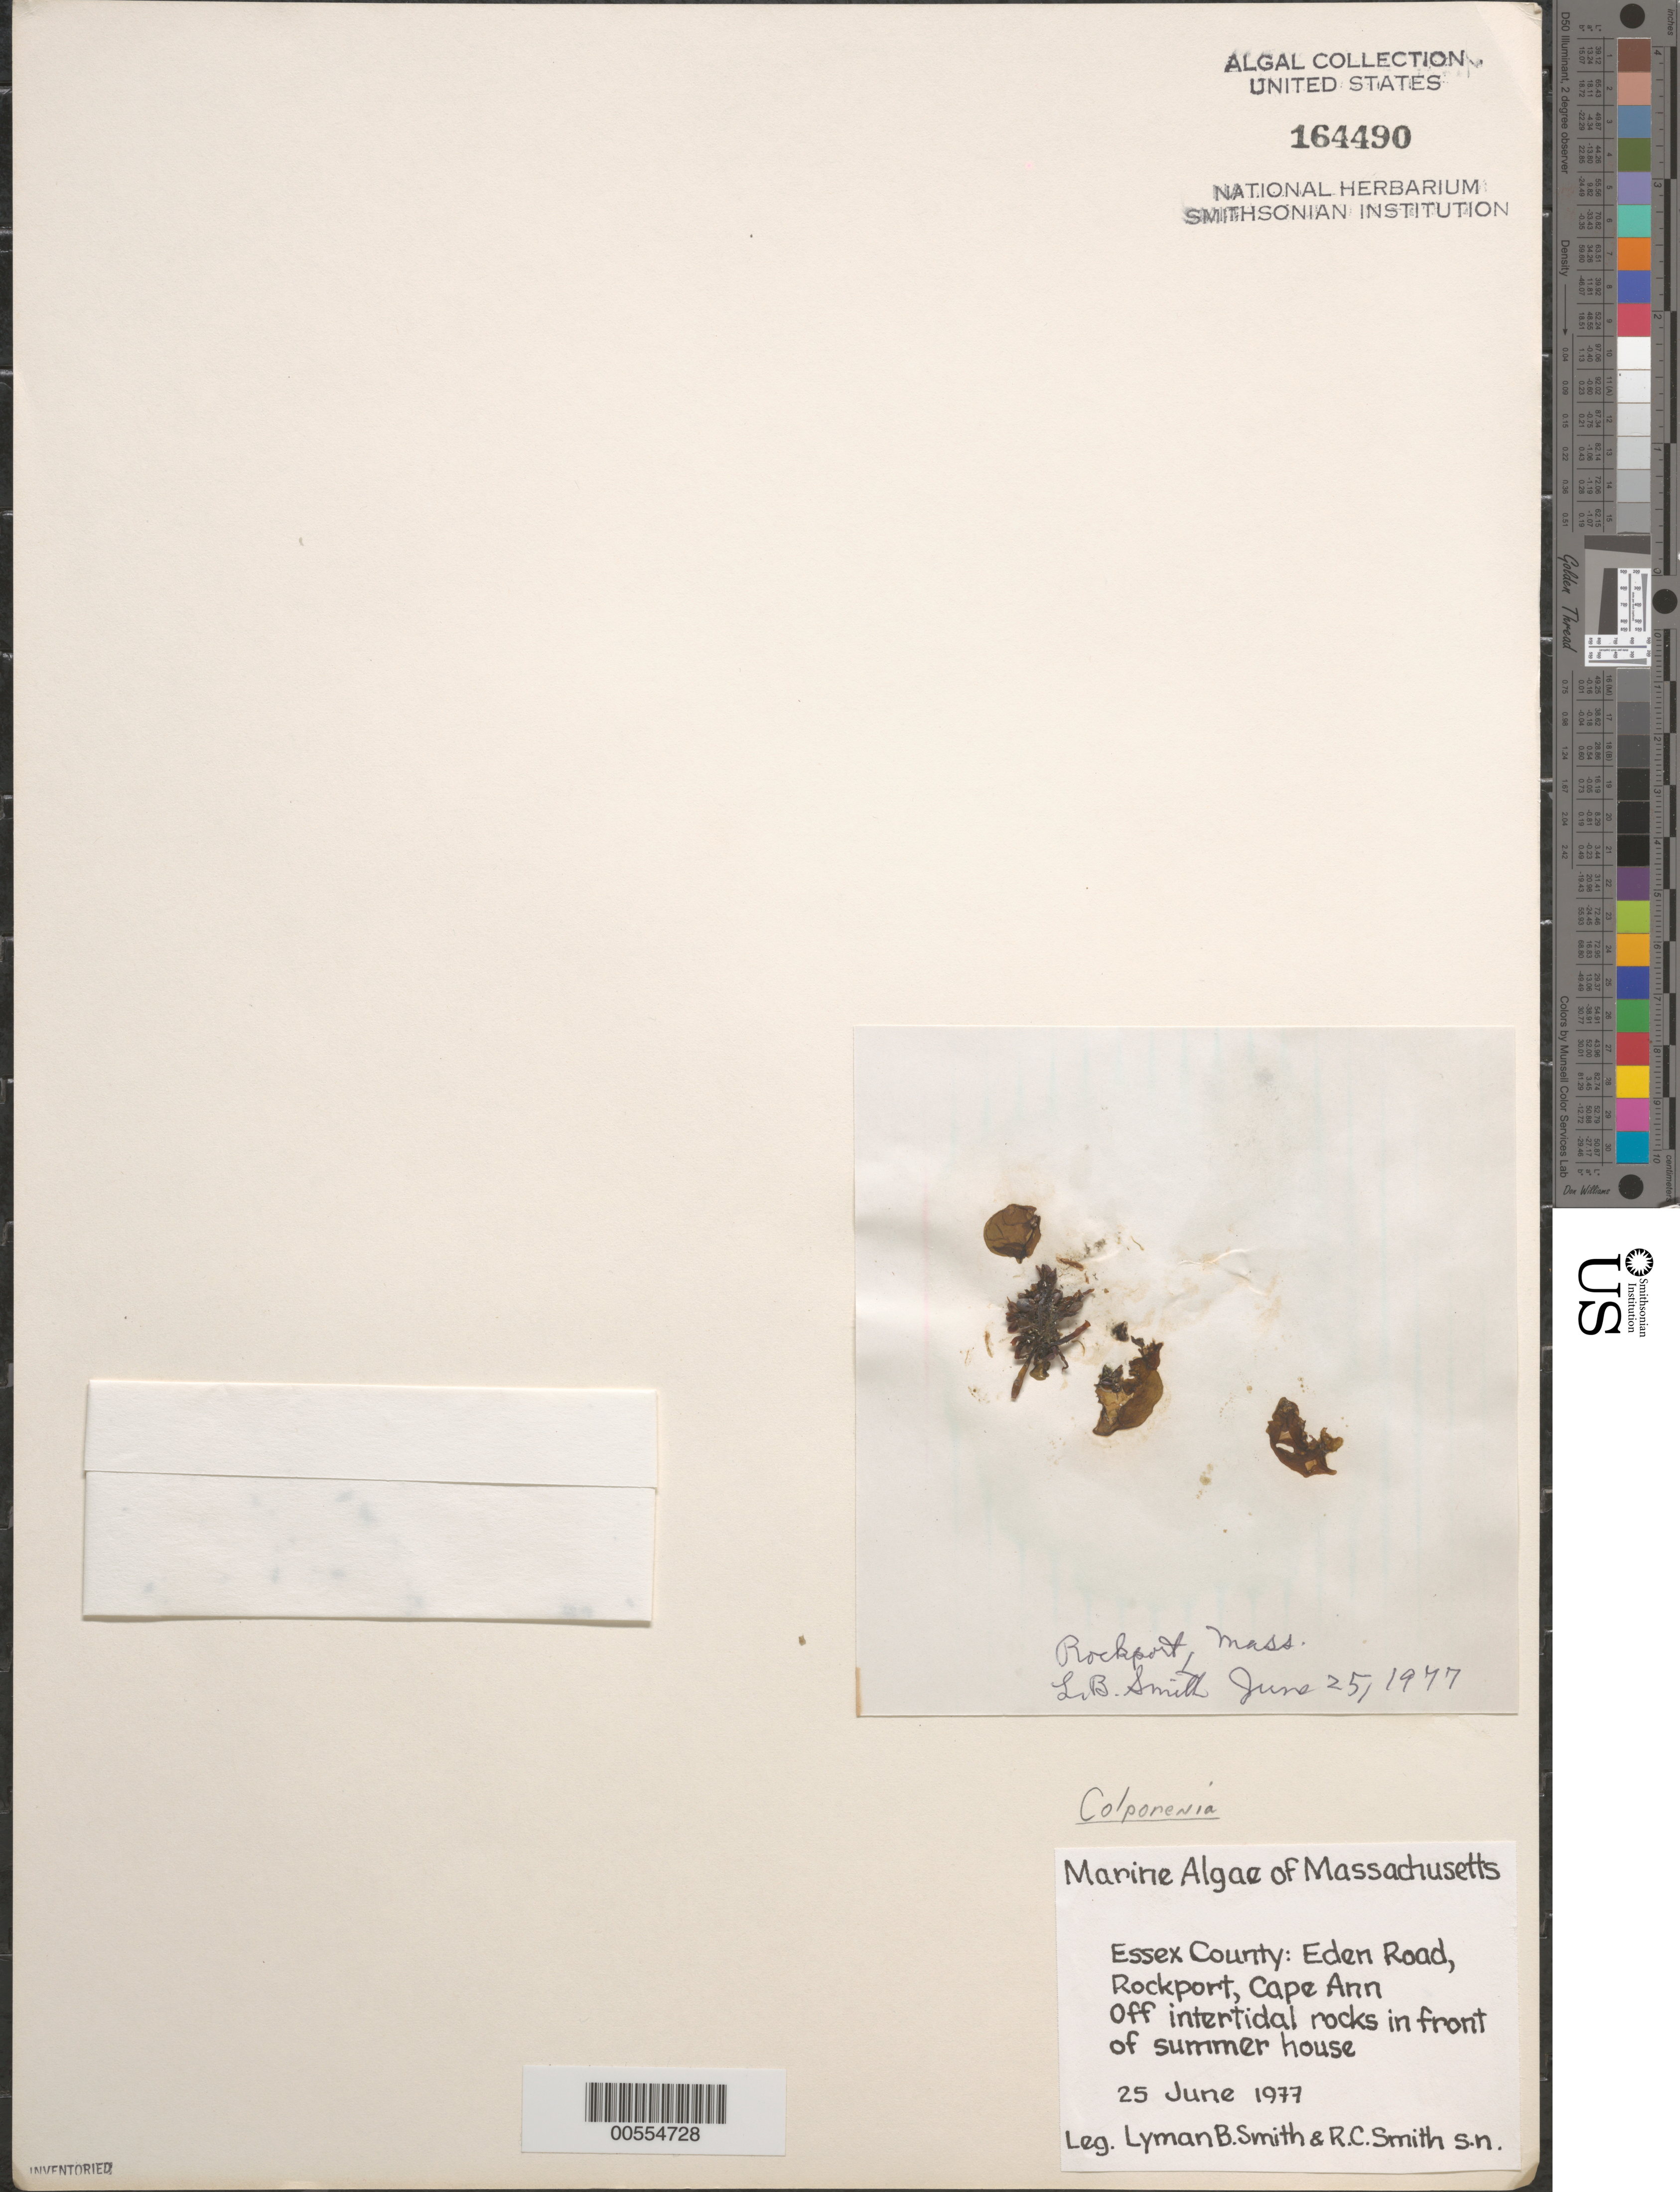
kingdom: Chromista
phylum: Ochrophyta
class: Phaeophyceae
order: Scytosiphonales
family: Scytosiphonaceae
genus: Colpomenia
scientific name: Colpomenia sp.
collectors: L. Smith & R. C. Smith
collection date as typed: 25 Jun 1977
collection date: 1977-06-25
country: United States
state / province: Massachusetts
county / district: Essex County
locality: Cape Ann, Rockport, Eden Road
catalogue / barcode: US 164490